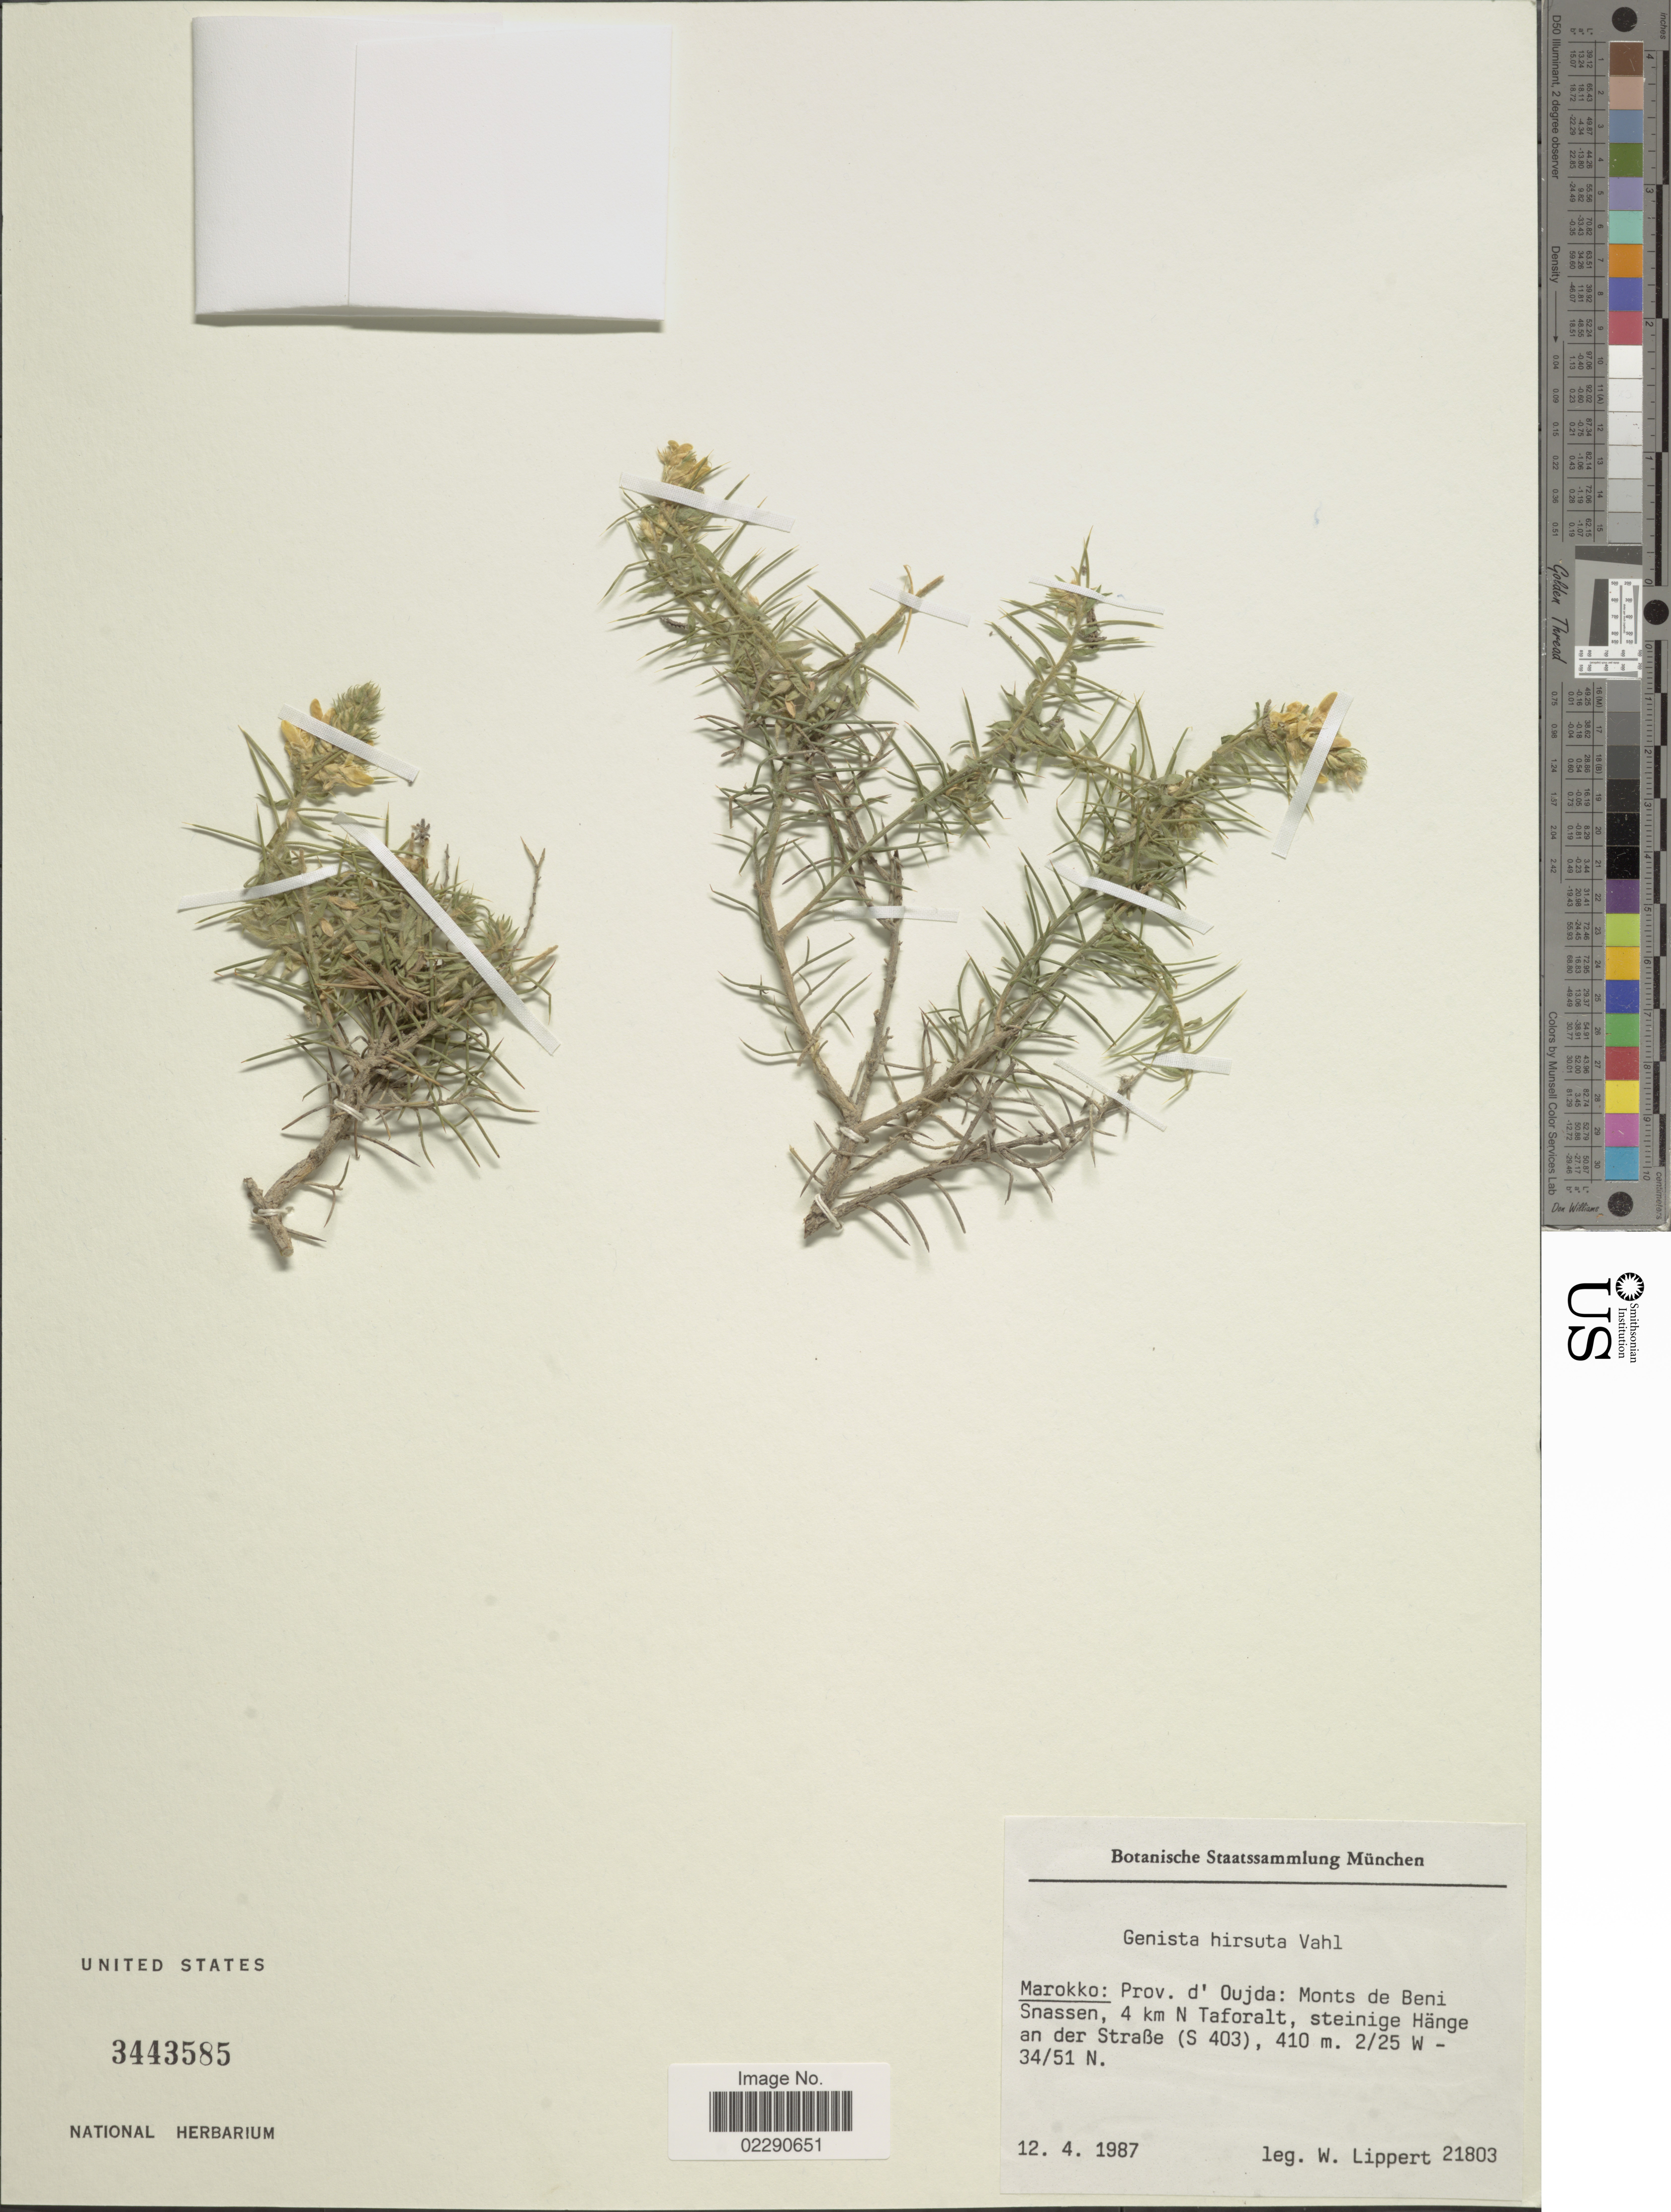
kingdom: Plantae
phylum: Tracheophyta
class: Magnoliopsida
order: Fabales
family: Fabaceae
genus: Genista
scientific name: Genista hirsuta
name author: Vahl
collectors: W. Lippert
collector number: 21803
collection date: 1987-04-12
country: Morocco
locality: Prov d'Oujda, Monts de Beni Snassen, 4 km N Taforalt (S 403)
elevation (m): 410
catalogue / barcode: US 3443585